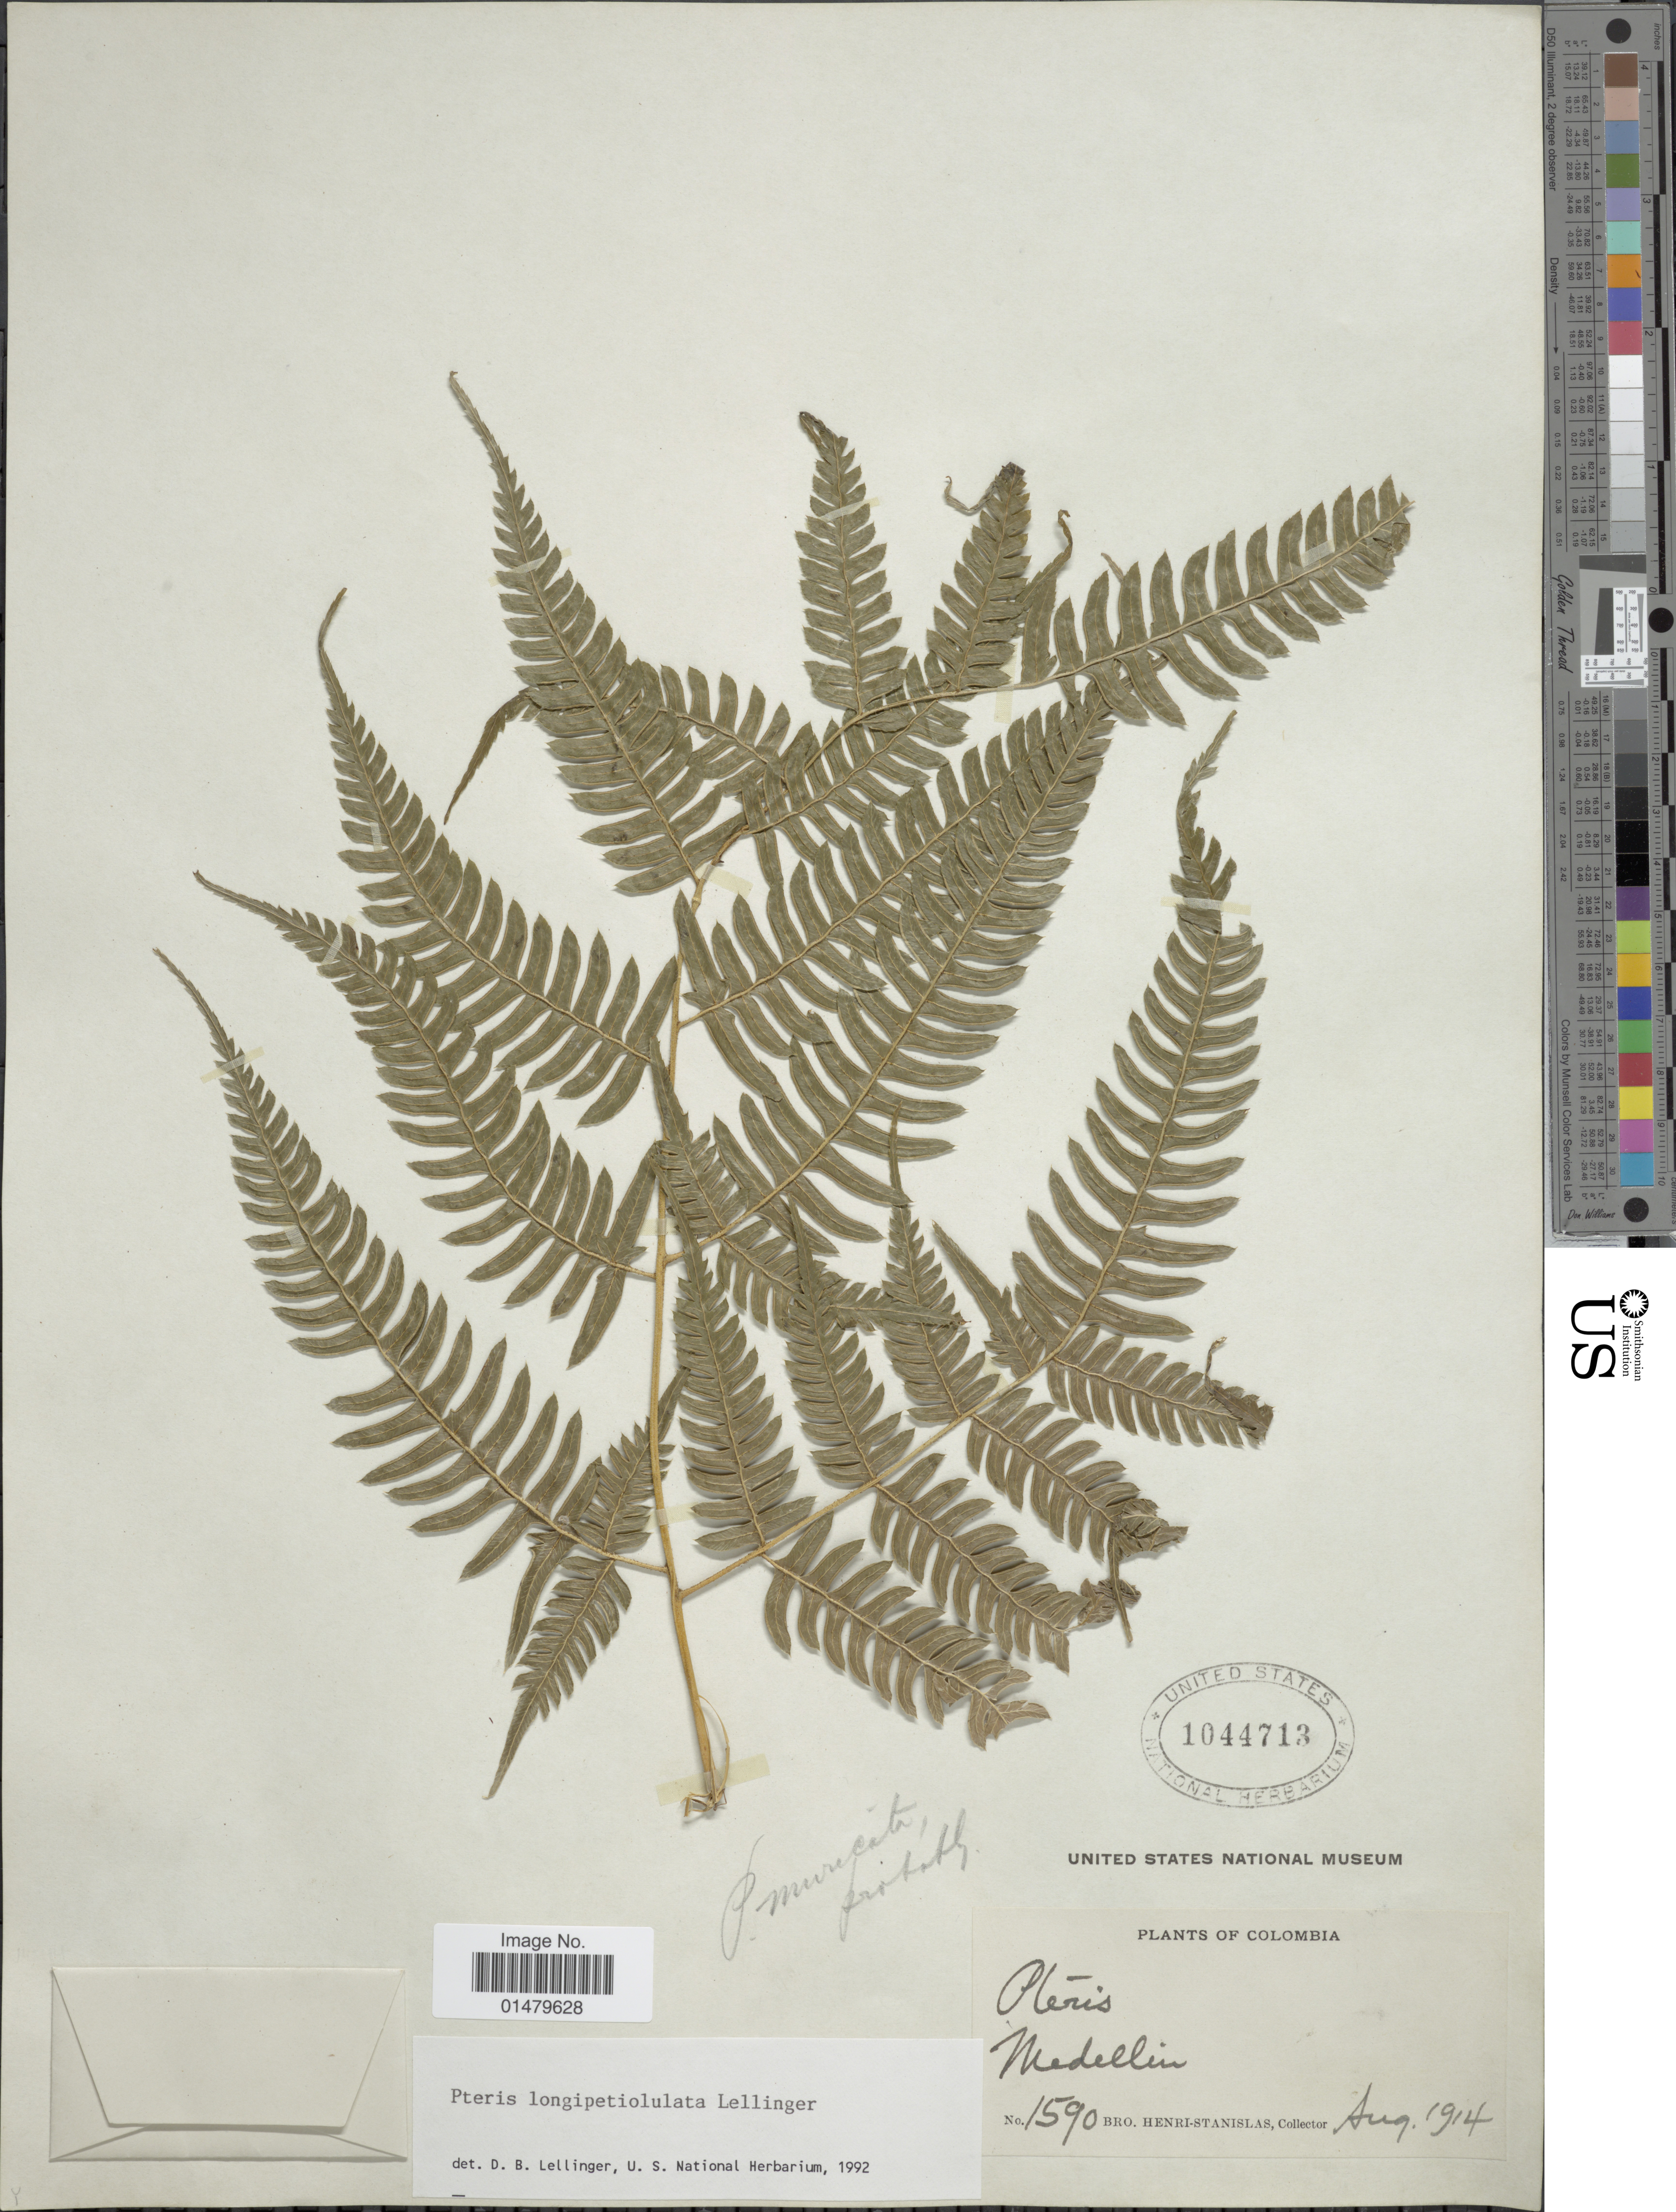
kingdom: Plantae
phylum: Tracheophyta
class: Polypodiopsida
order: Polypodiales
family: Pteridaceae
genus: Pteris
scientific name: Pteris longipetiololata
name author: Lellinger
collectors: Henri-Stanislas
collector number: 1590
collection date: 1914-08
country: Colombia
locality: Colombia, Medellin.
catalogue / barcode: US 1044713